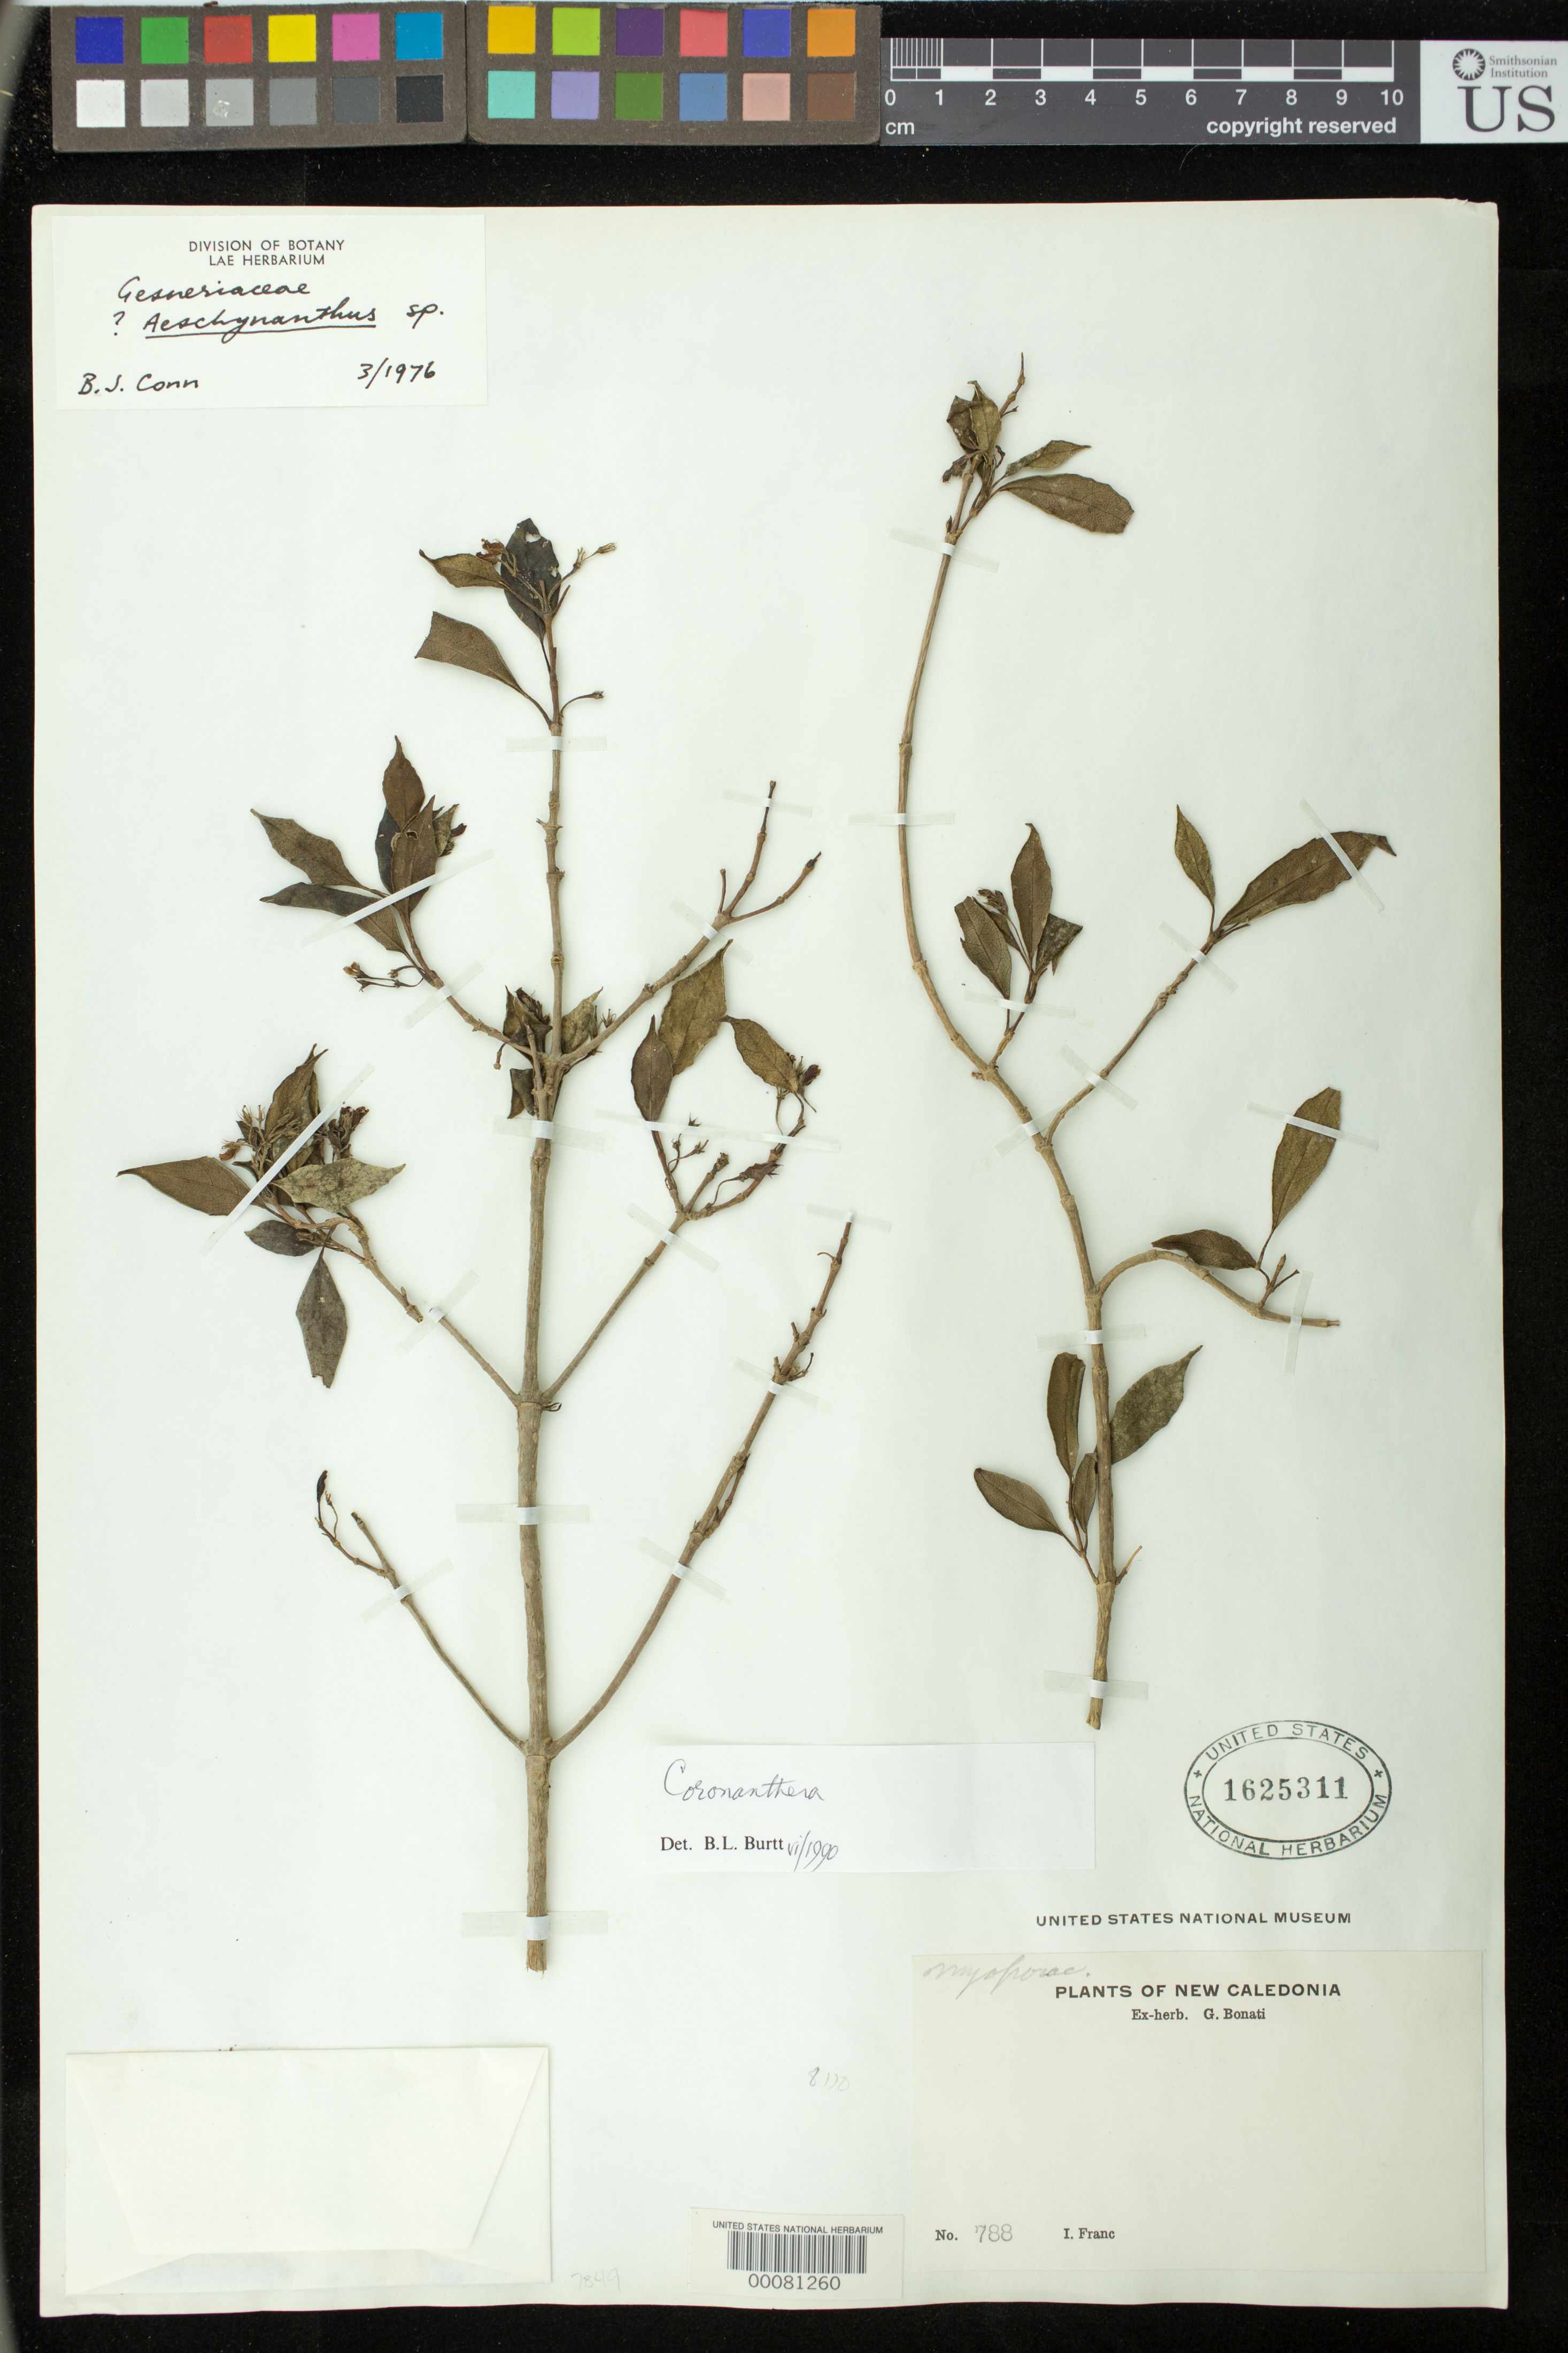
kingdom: Plantae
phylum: Tracheophyta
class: Magnoliopsida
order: Lamiales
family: Gesneriaceae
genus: Coronanthera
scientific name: Coronanthera sp.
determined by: Burtt, B. L.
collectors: I. Franc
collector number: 788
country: New Caledonia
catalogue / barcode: US 1625311